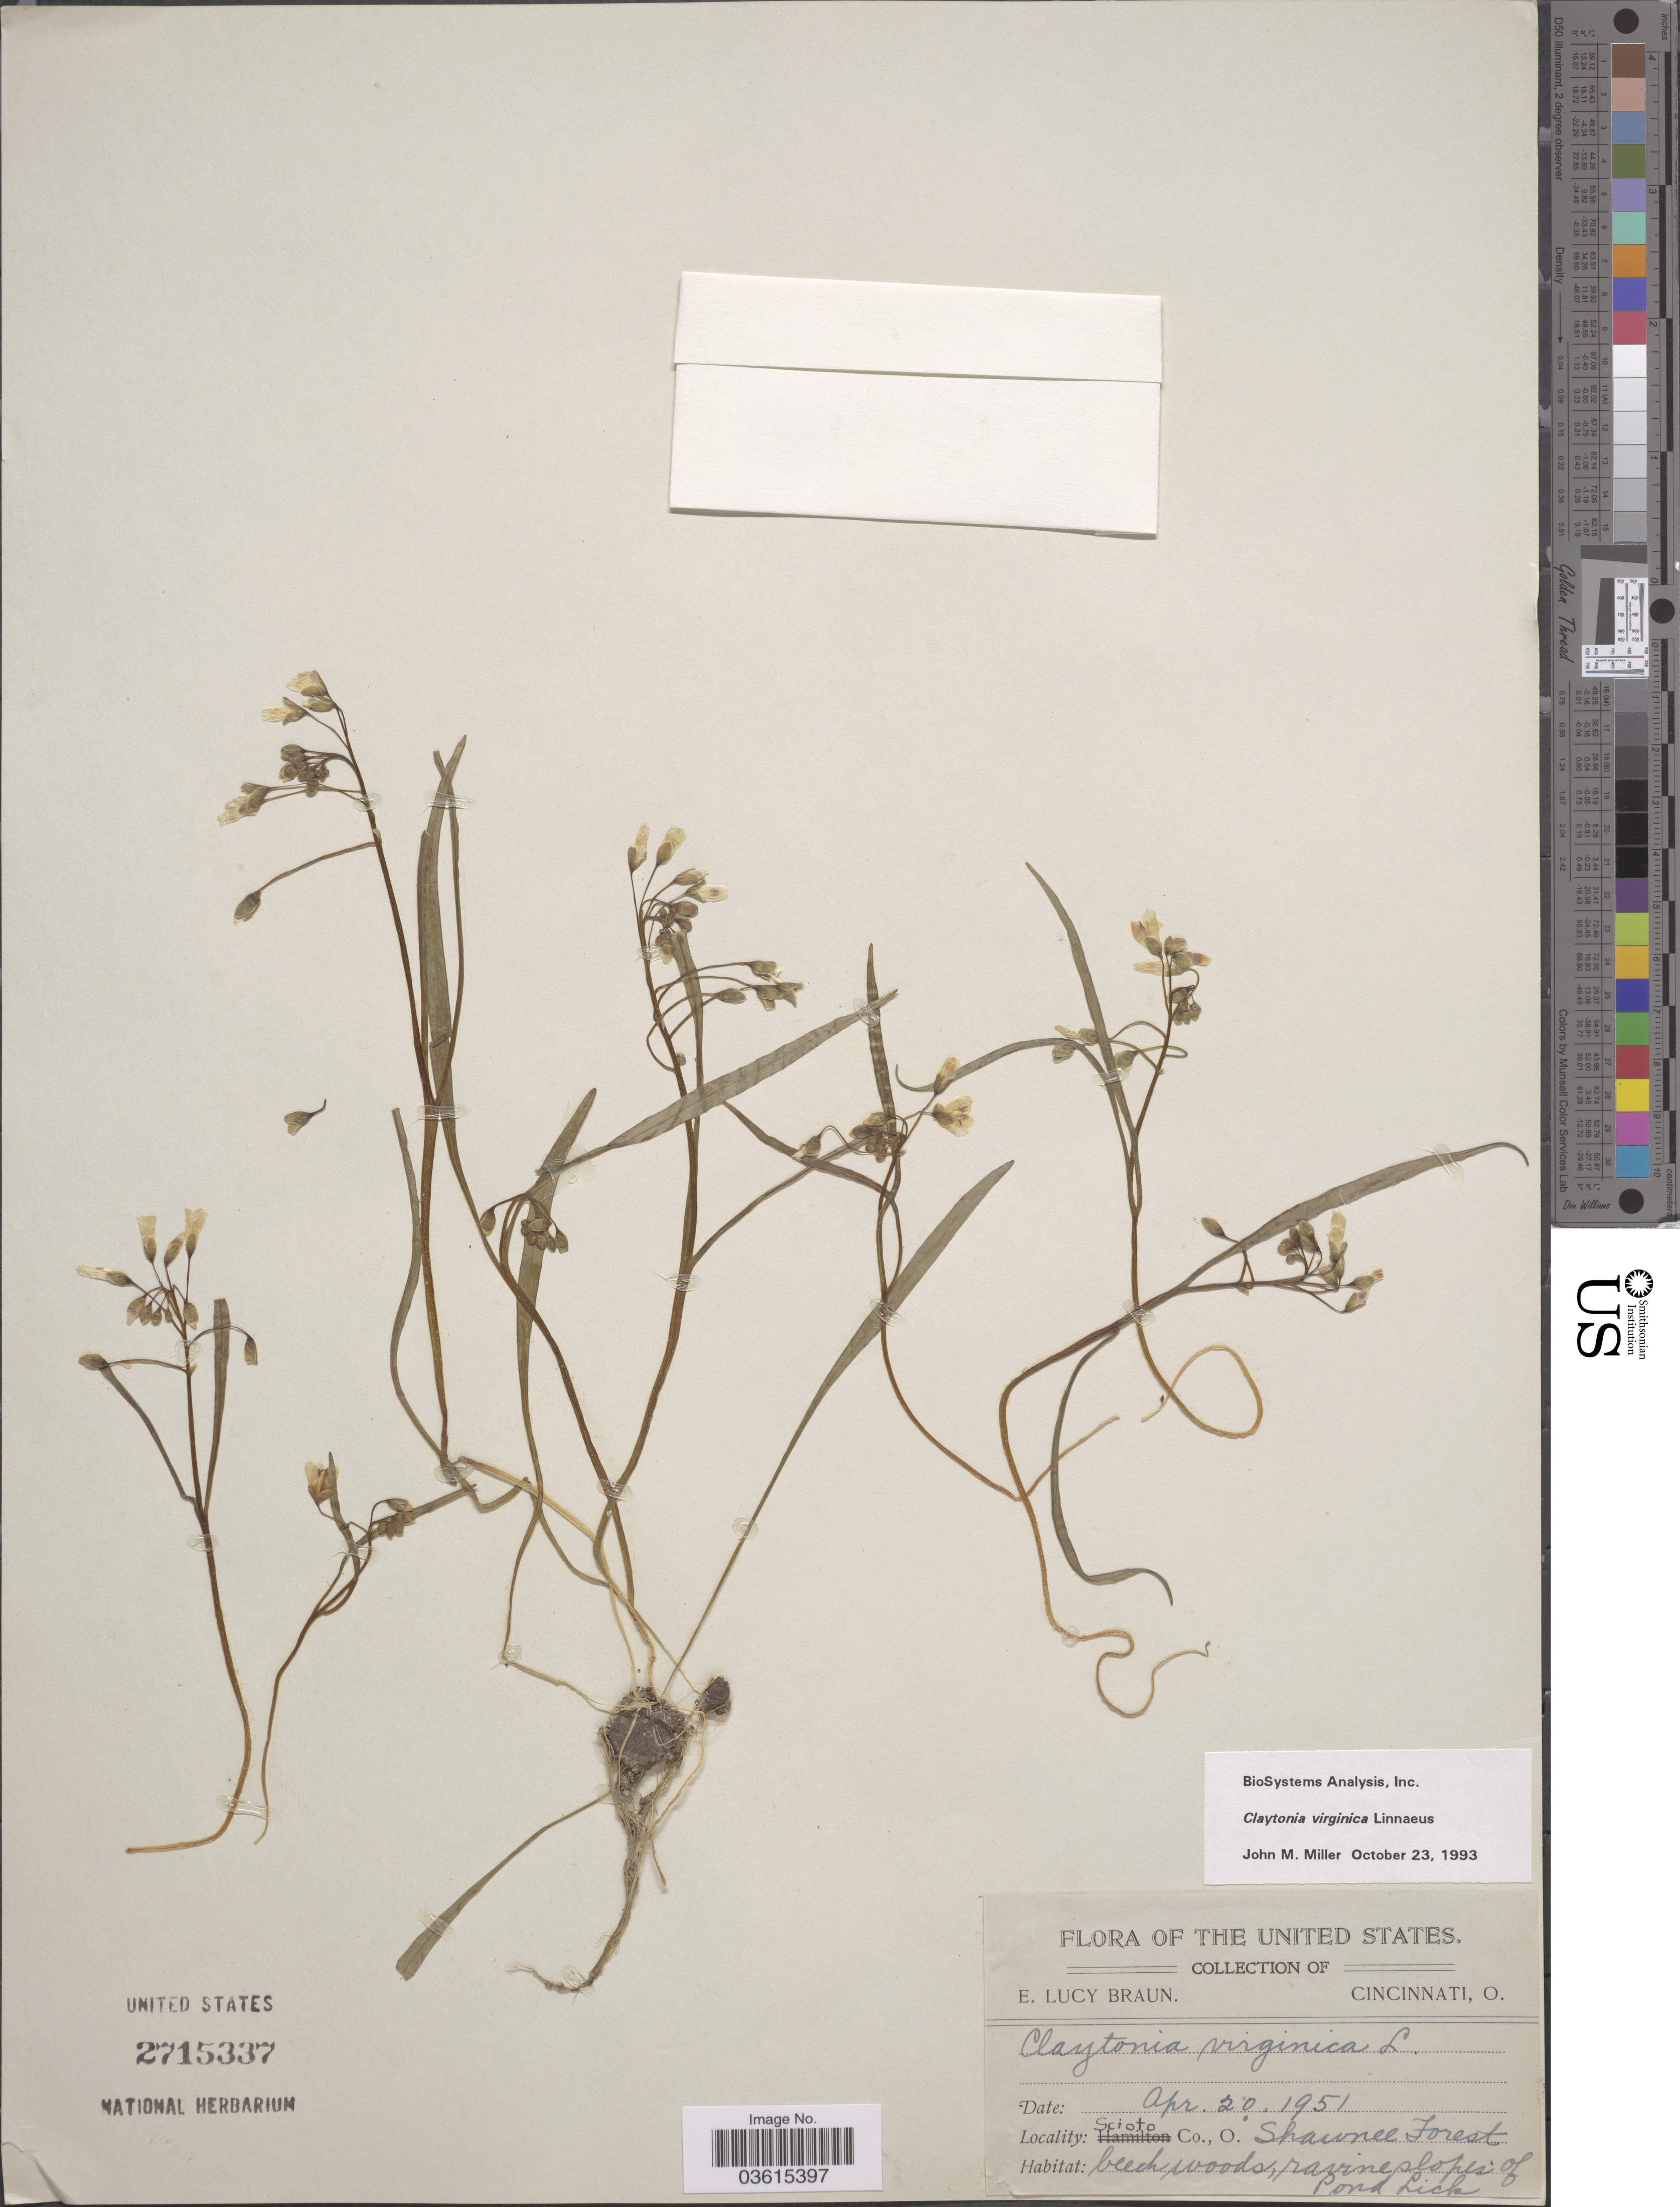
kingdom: Plantae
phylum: Tracheophyta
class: Magnoliopsida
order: Caryophyllales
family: Montiaceae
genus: Claytonia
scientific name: Claytonia virginica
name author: L.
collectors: E. L. Braun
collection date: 1951-04-20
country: United States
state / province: Ohio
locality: Scioto Co., Shawnee Forest. Ravine slopes of Pond Lick.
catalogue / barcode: US 2715337